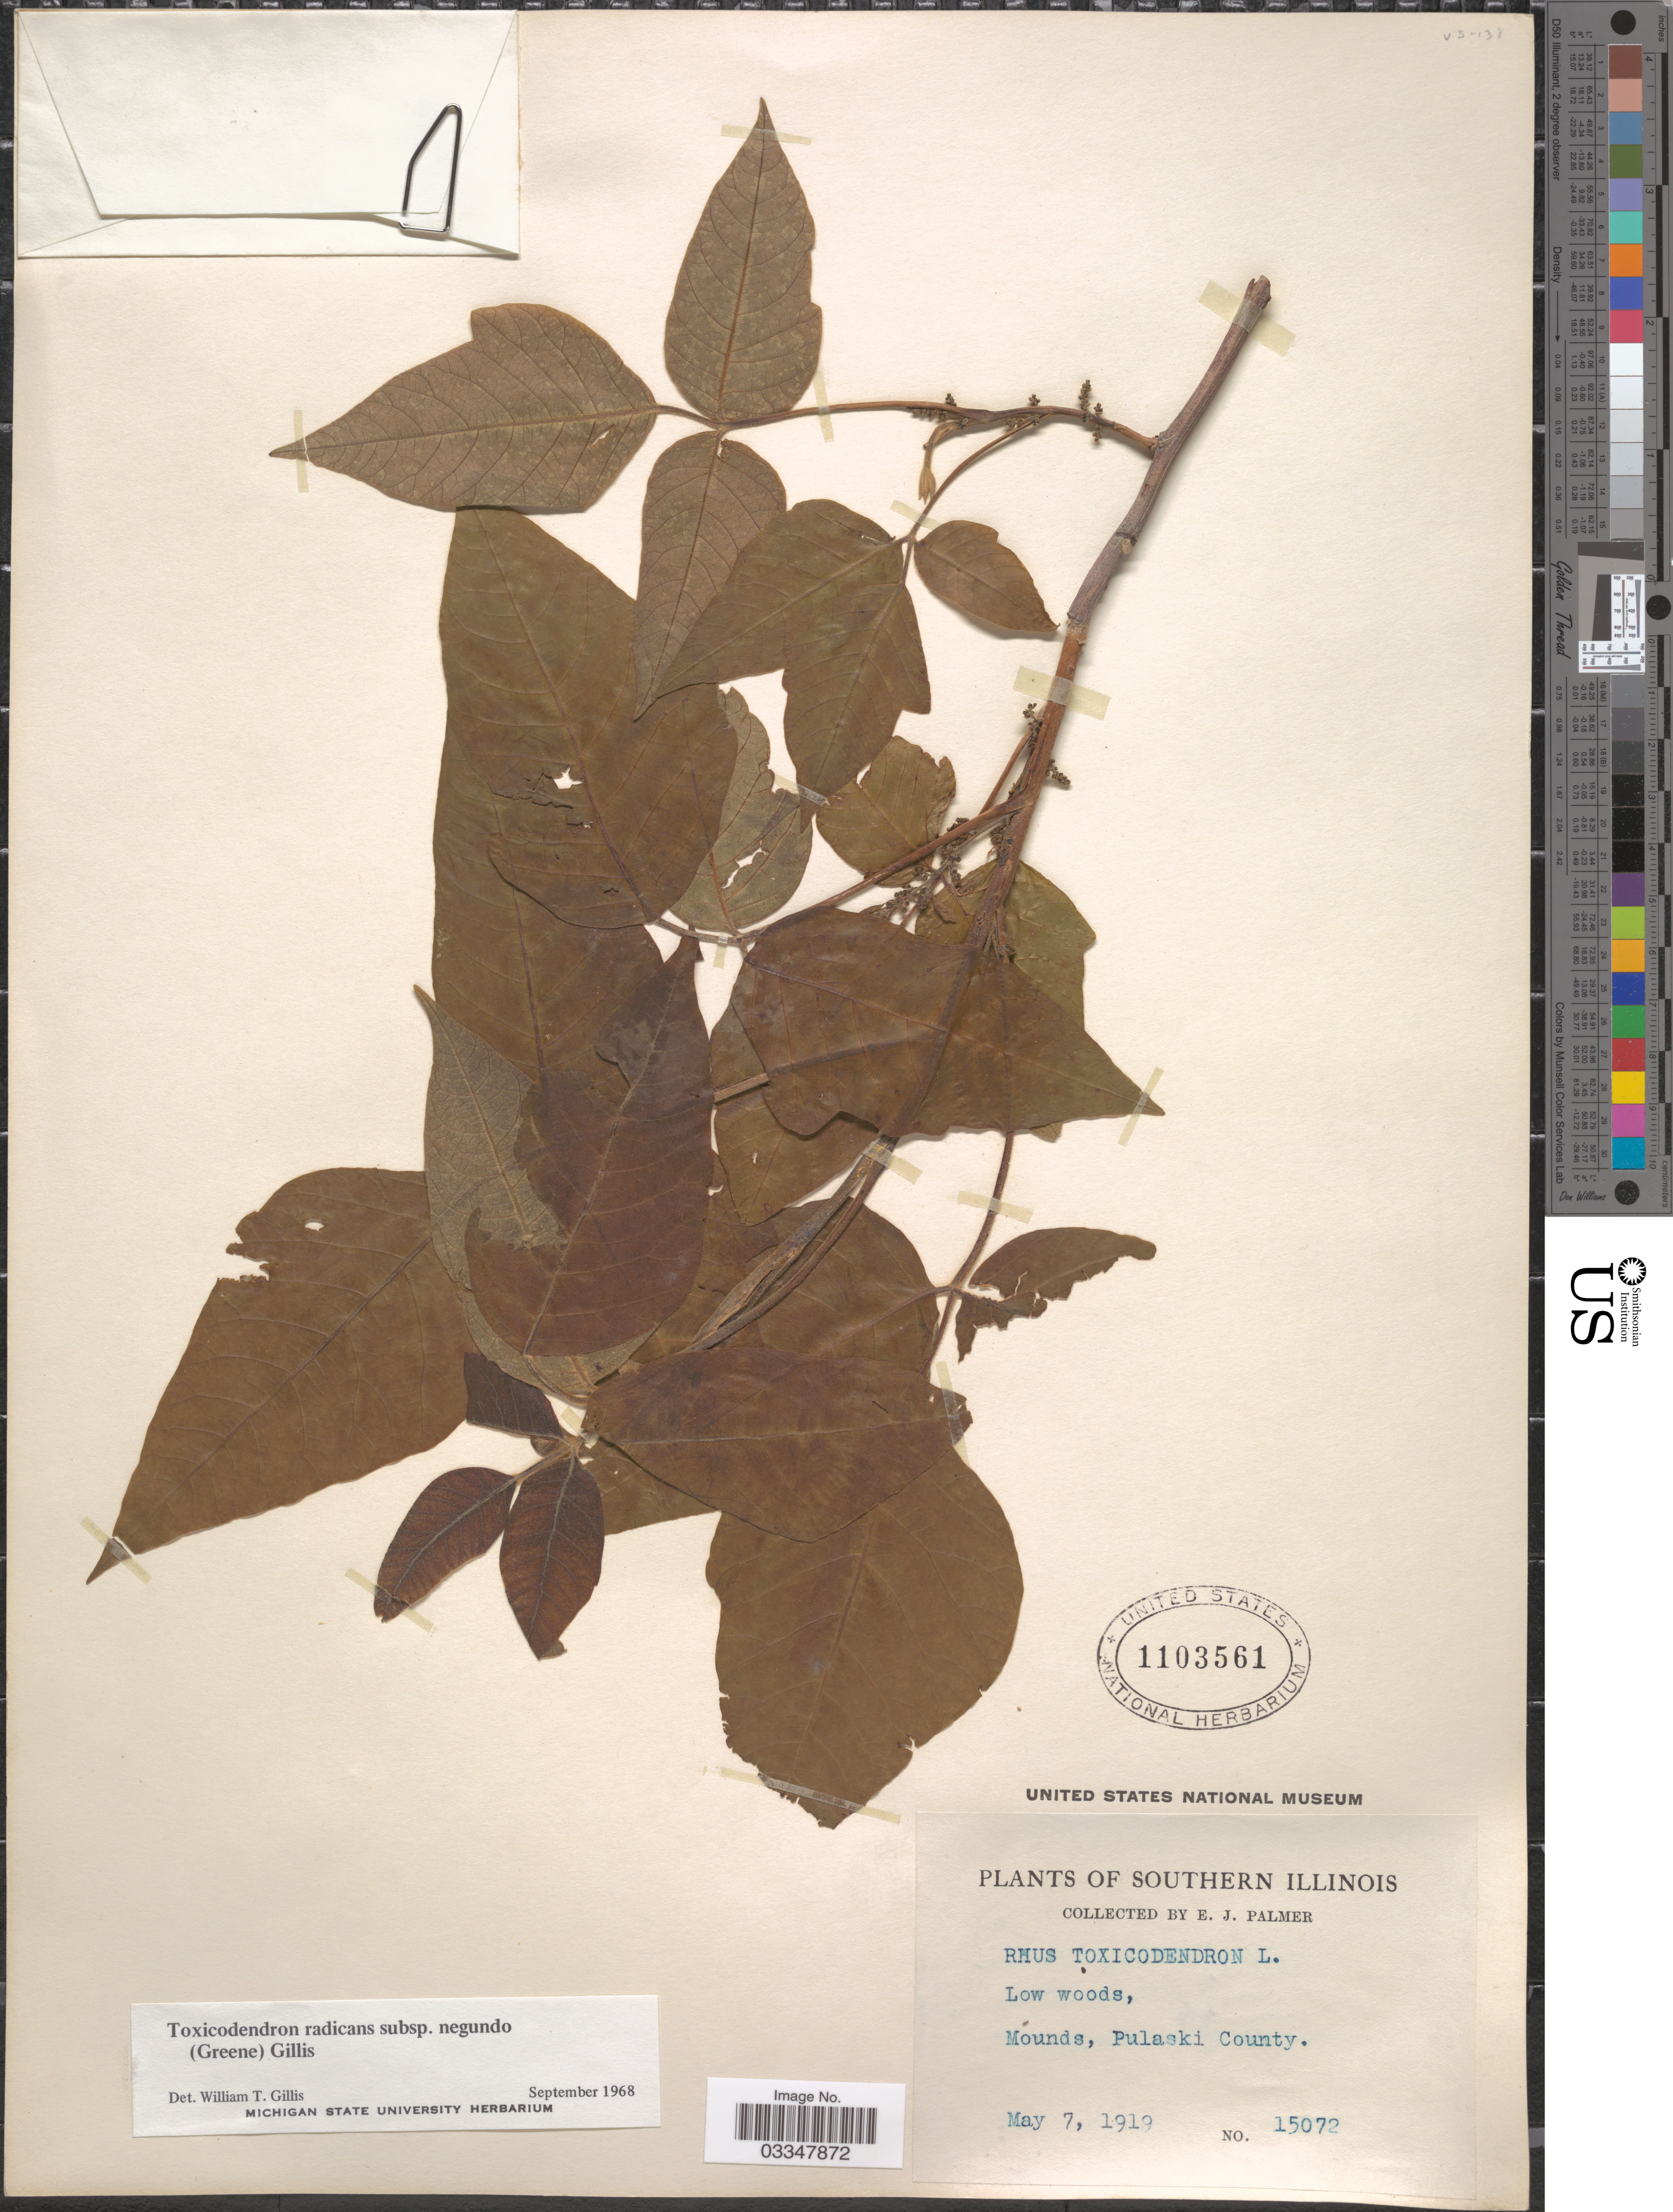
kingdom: Plantae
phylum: Tracheophyta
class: Magnoliopsida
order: Sapindales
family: Anacardiaceae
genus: Toxicodendron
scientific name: Toxicodendron radicans subsp. negundo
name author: (Greene) Gillis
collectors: E. J. Palmer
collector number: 15072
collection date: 1919-05-07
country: United States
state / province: Illinois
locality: Southern Illinois. Mounds, Pulaski County.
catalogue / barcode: US 1103561